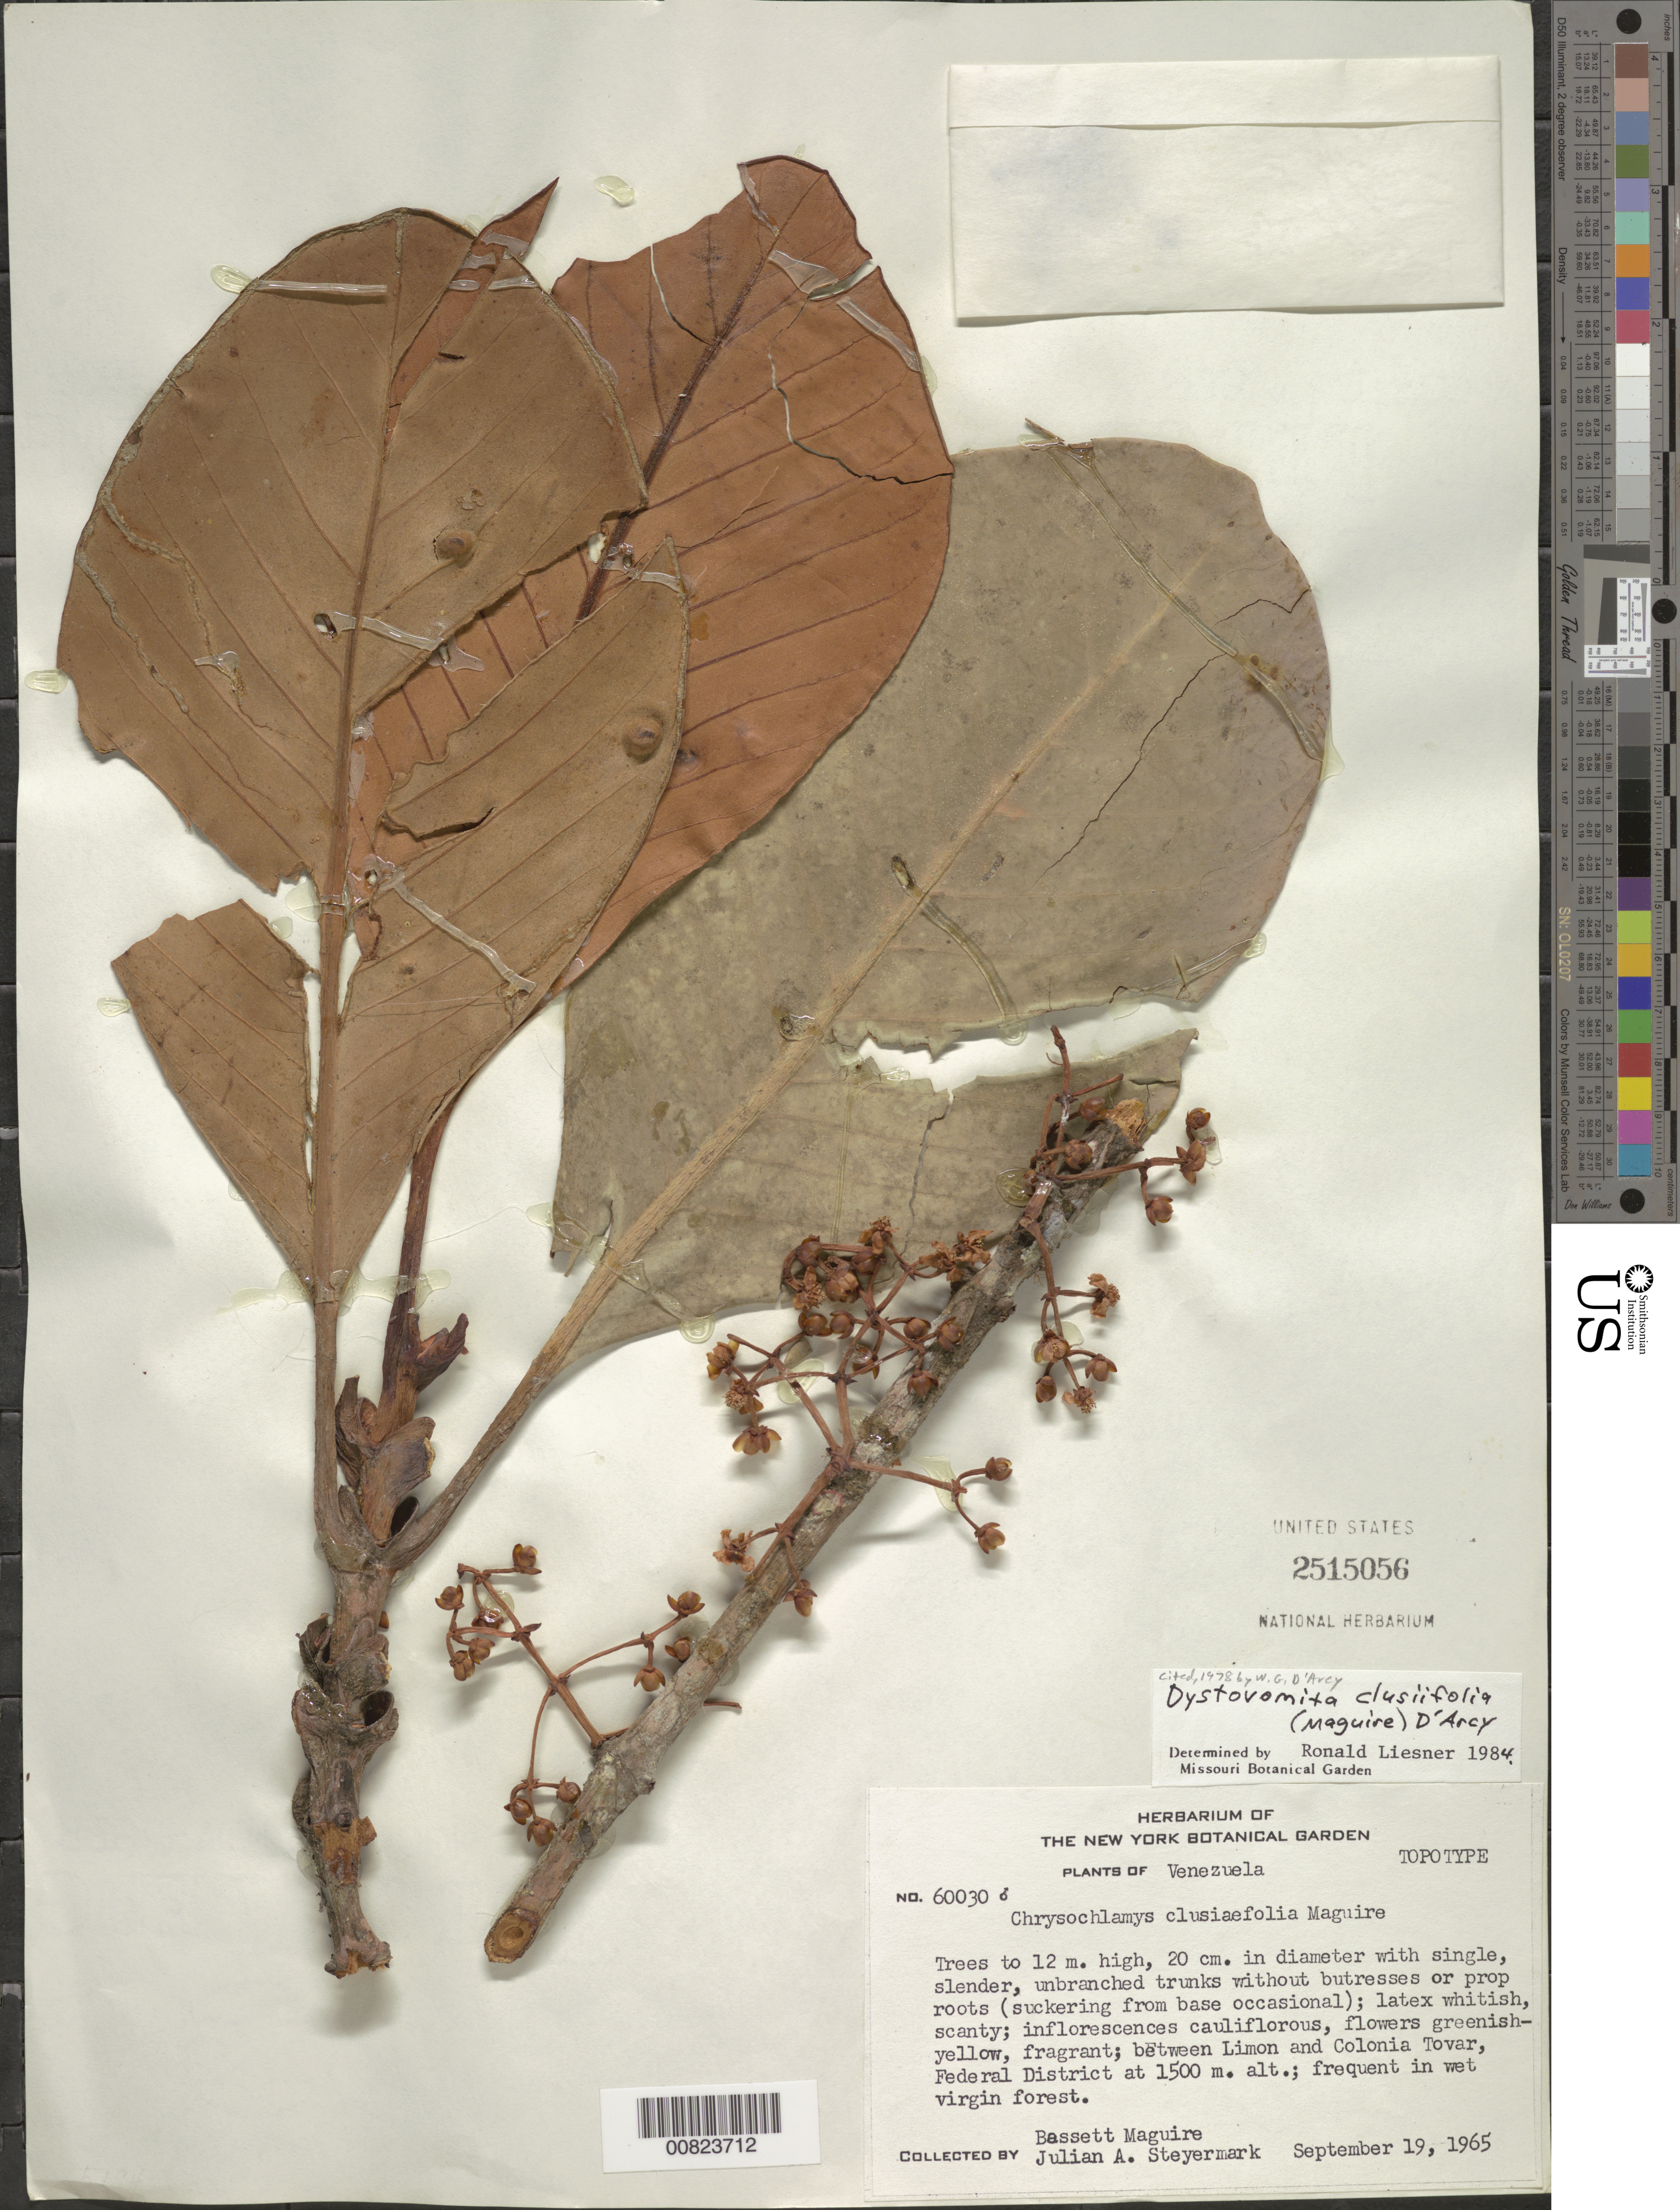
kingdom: Plantae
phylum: Tracheophyta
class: Magnoliopsida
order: Malpighiales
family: Clusiaceae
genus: Dystovomita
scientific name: Dystovomita clusiifolia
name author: (Maguire) D'Arcy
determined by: Liesner, R. L.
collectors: B. Maguire & J. Steyermark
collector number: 60030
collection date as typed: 19-Sep-65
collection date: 1965-09-19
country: Venezuela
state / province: Distrito Federal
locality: Limon to Colonia Tovar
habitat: Wet virgin forest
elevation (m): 1500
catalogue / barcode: US 2515056